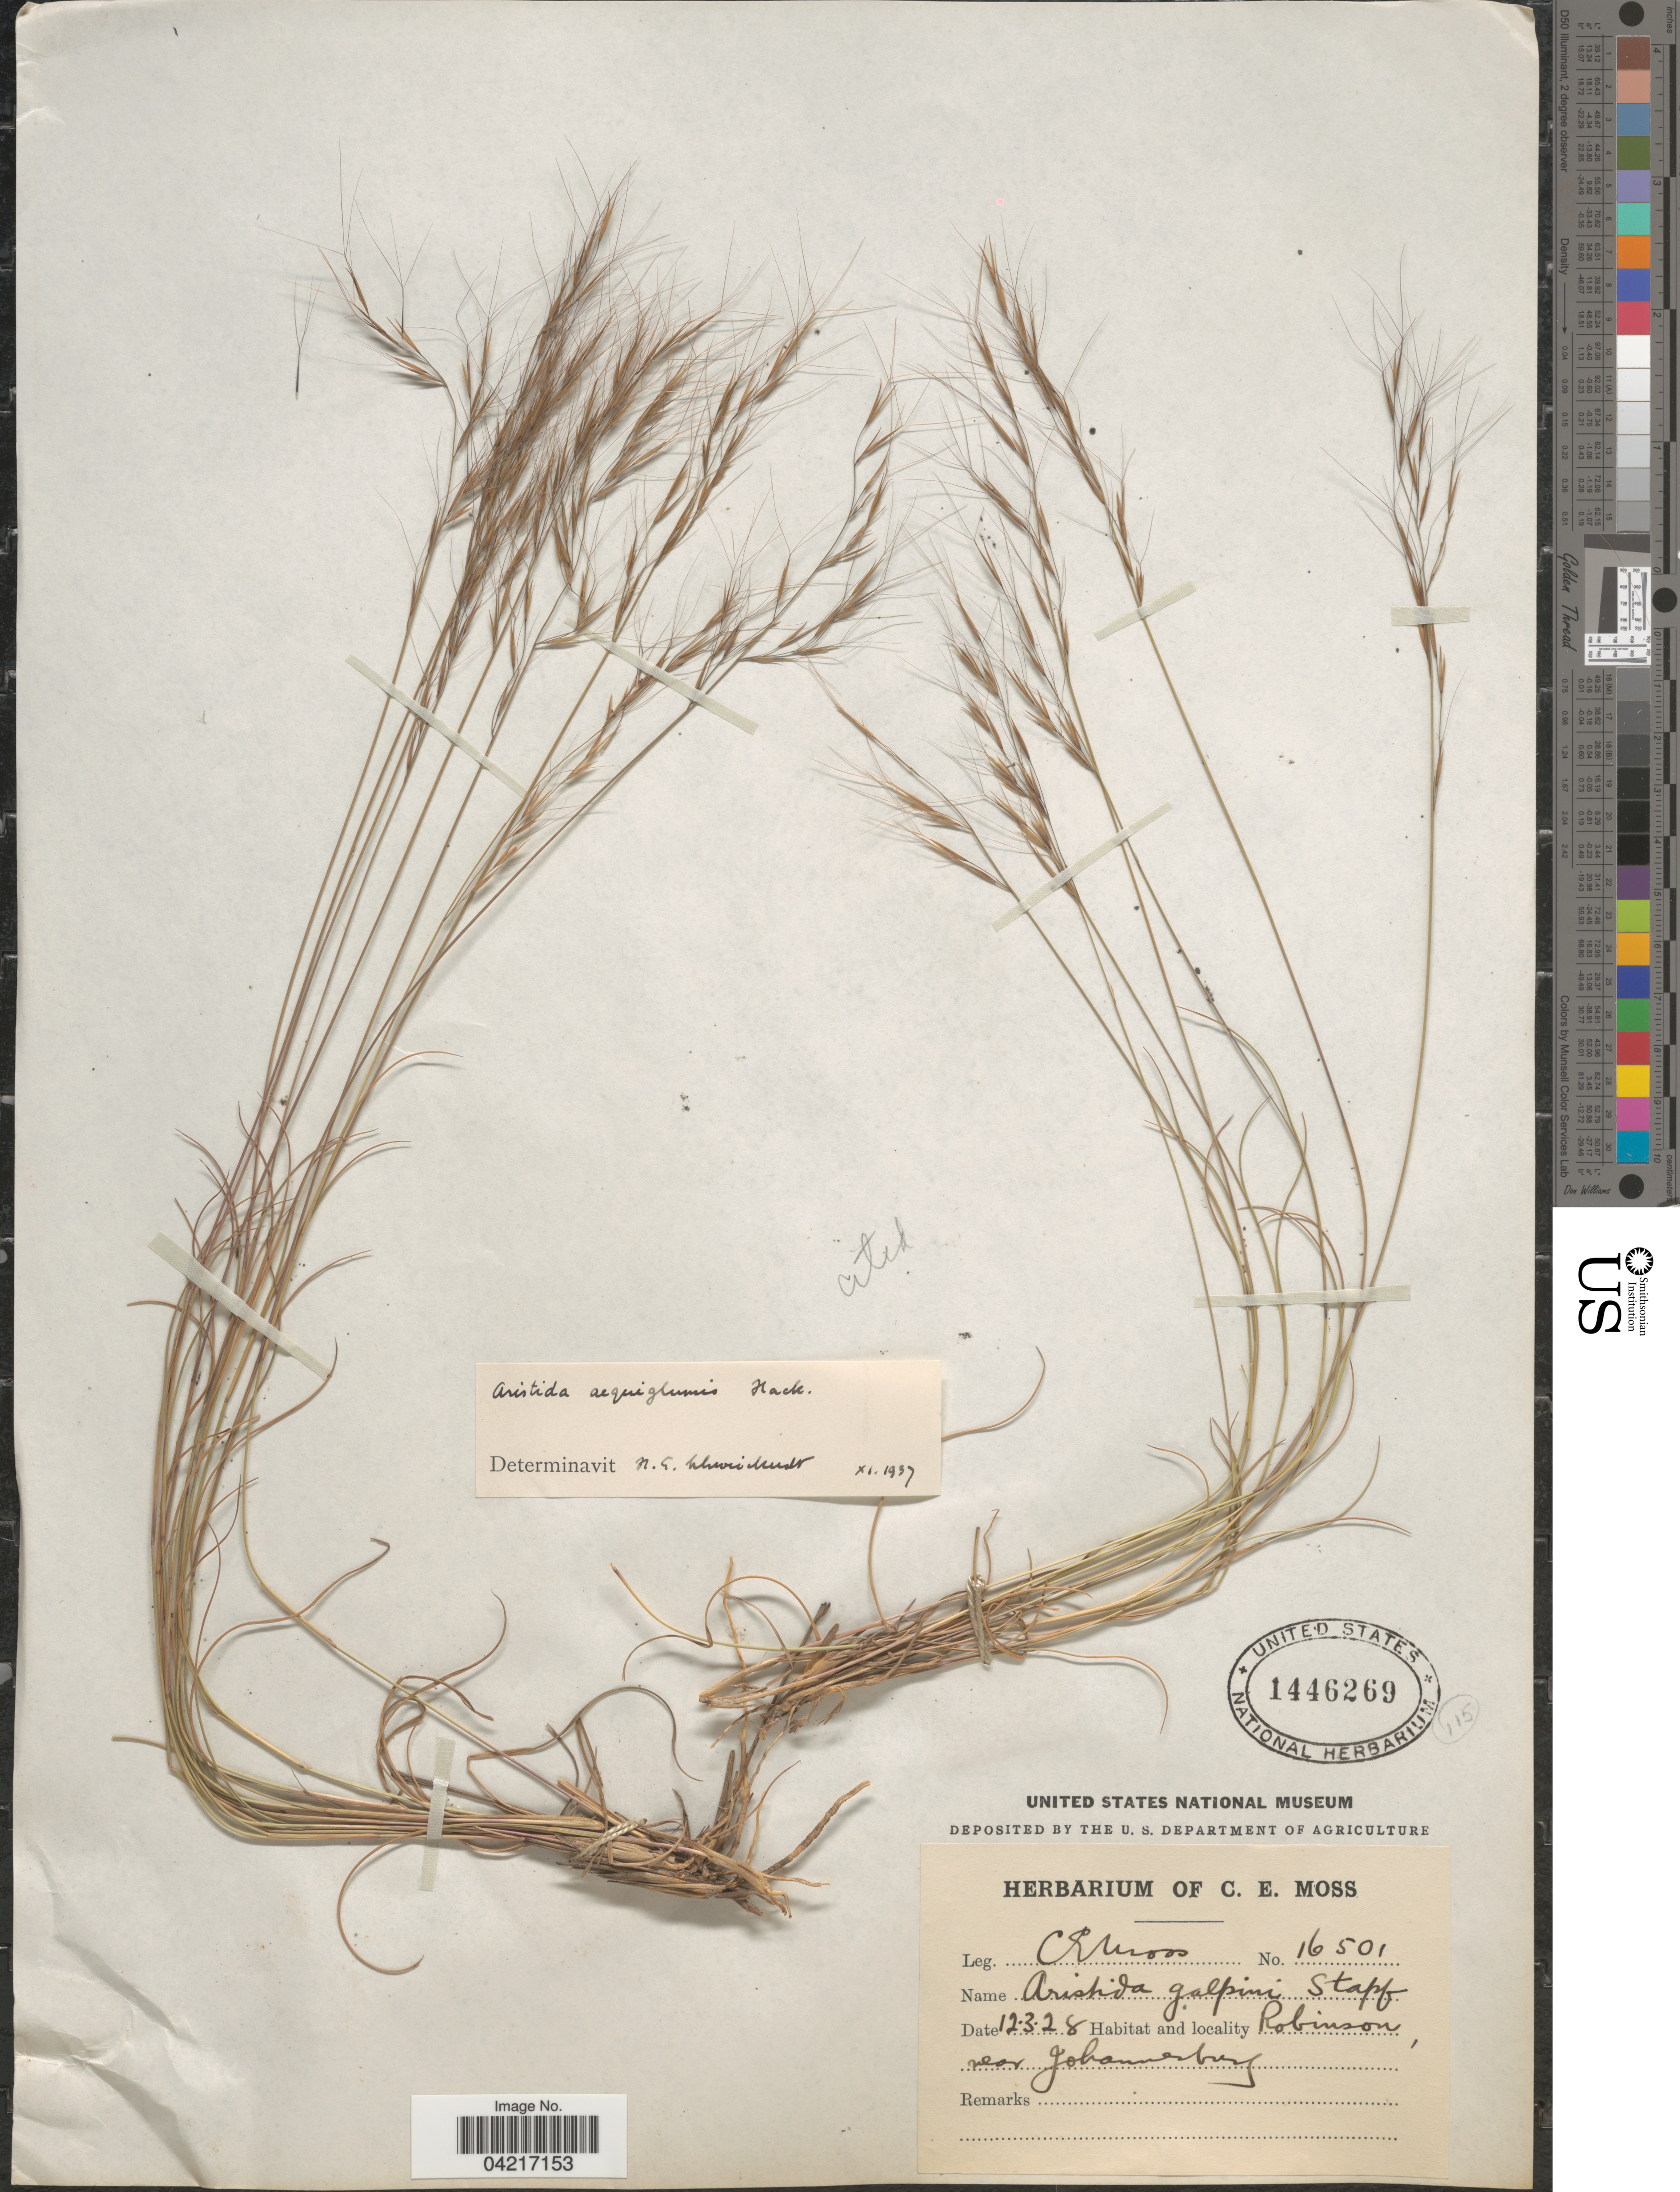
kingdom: Plantae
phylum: Tracheophyta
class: Liliopsida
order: Poales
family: Poaceae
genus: Aristida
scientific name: Aristida aequiglumis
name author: Hack. in Schinz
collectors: C. E. Moss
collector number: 16501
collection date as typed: Transcribed d/m/y: 12/3/28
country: South Africa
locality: Robinson, near Johannesburg.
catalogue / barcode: US 1446269